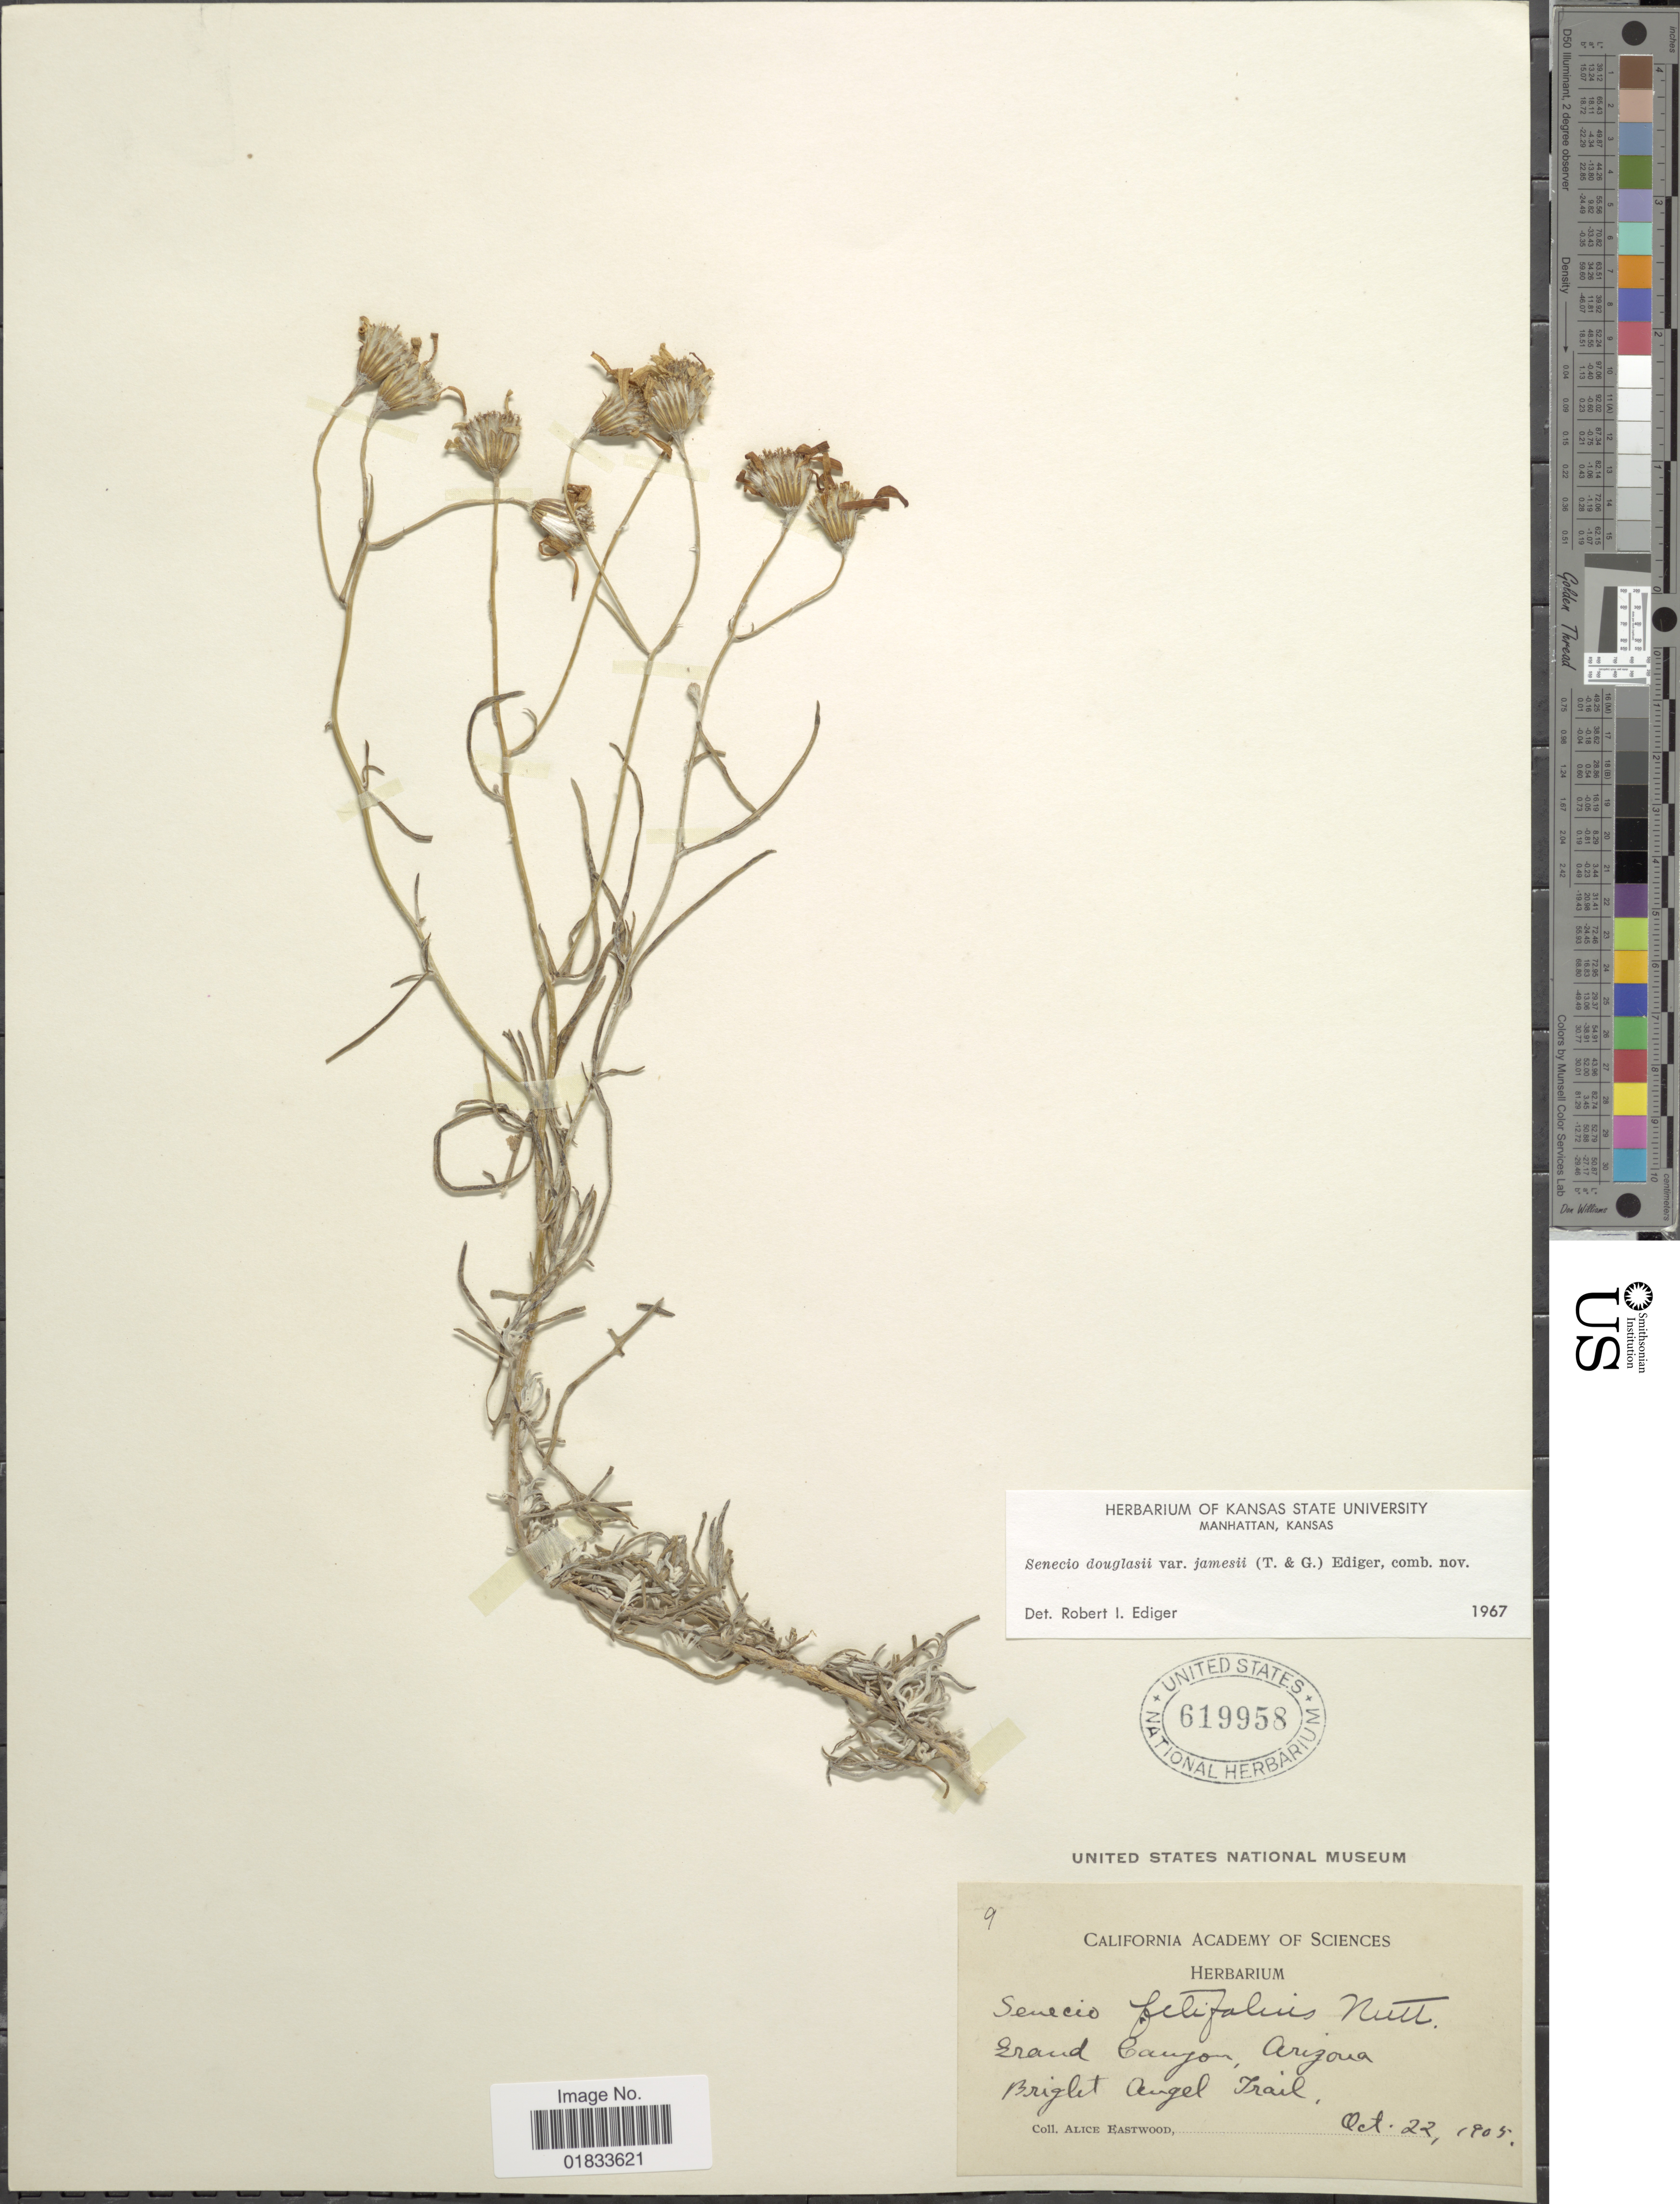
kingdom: Plantae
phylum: Tracheophyta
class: Magnoliopsida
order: Asterales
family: Asteraceae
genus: Senecio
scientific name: Senecio flaccidus var. flaccidus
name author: Less.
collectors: A. Eastwood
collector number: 9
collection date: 1905-10-22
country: United States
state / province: Arizona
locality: Grand Canyon, Bright Angel Trail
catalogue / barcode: US 619958